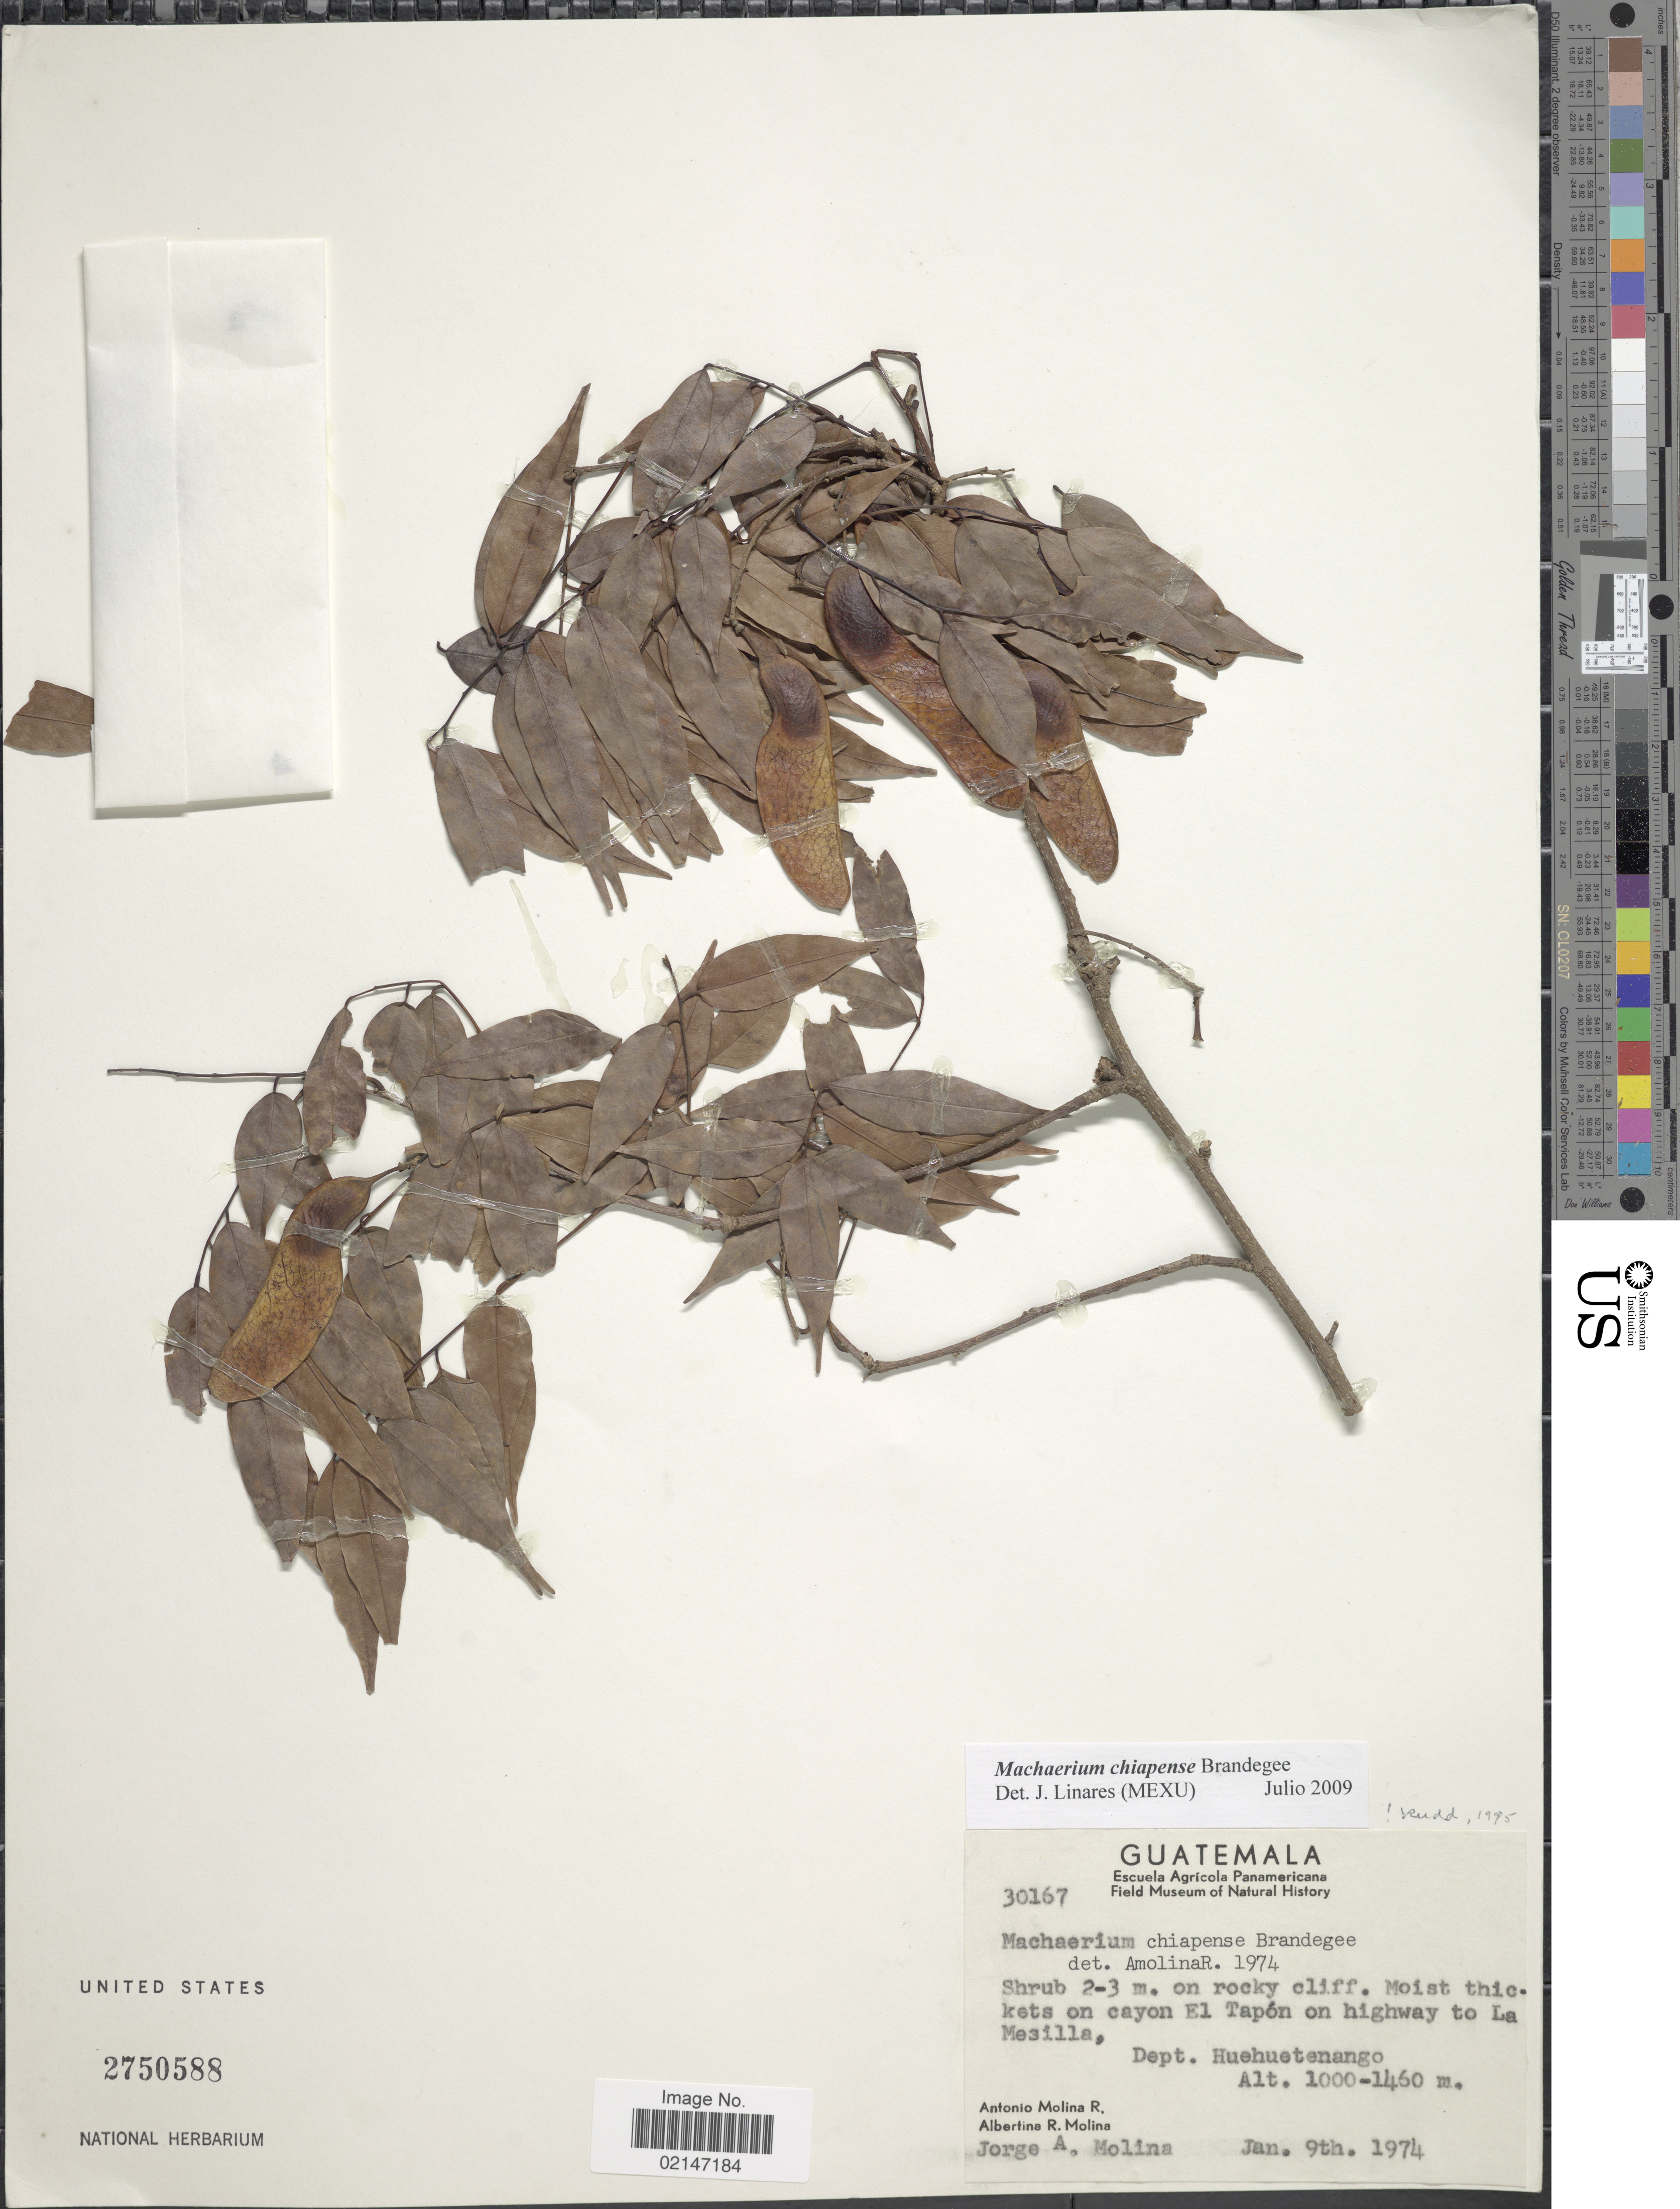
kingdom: Plantae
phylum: Tracheophyta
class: Magnoliopsida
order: Fabales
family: Fabaceae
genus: Machaerium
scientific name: Machaerium chiapense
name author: T.S. Brandg.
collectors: A. Molina R., A. R. Molina & J. A. Molina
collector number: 30167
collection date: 1974-01-09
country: Guatemala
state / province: Huehuetenango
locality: Moist thickets on cayon El Tapón on highway to La Mesilla, Dept. Huehuetenango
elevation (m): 1000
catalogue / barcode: US 2750588